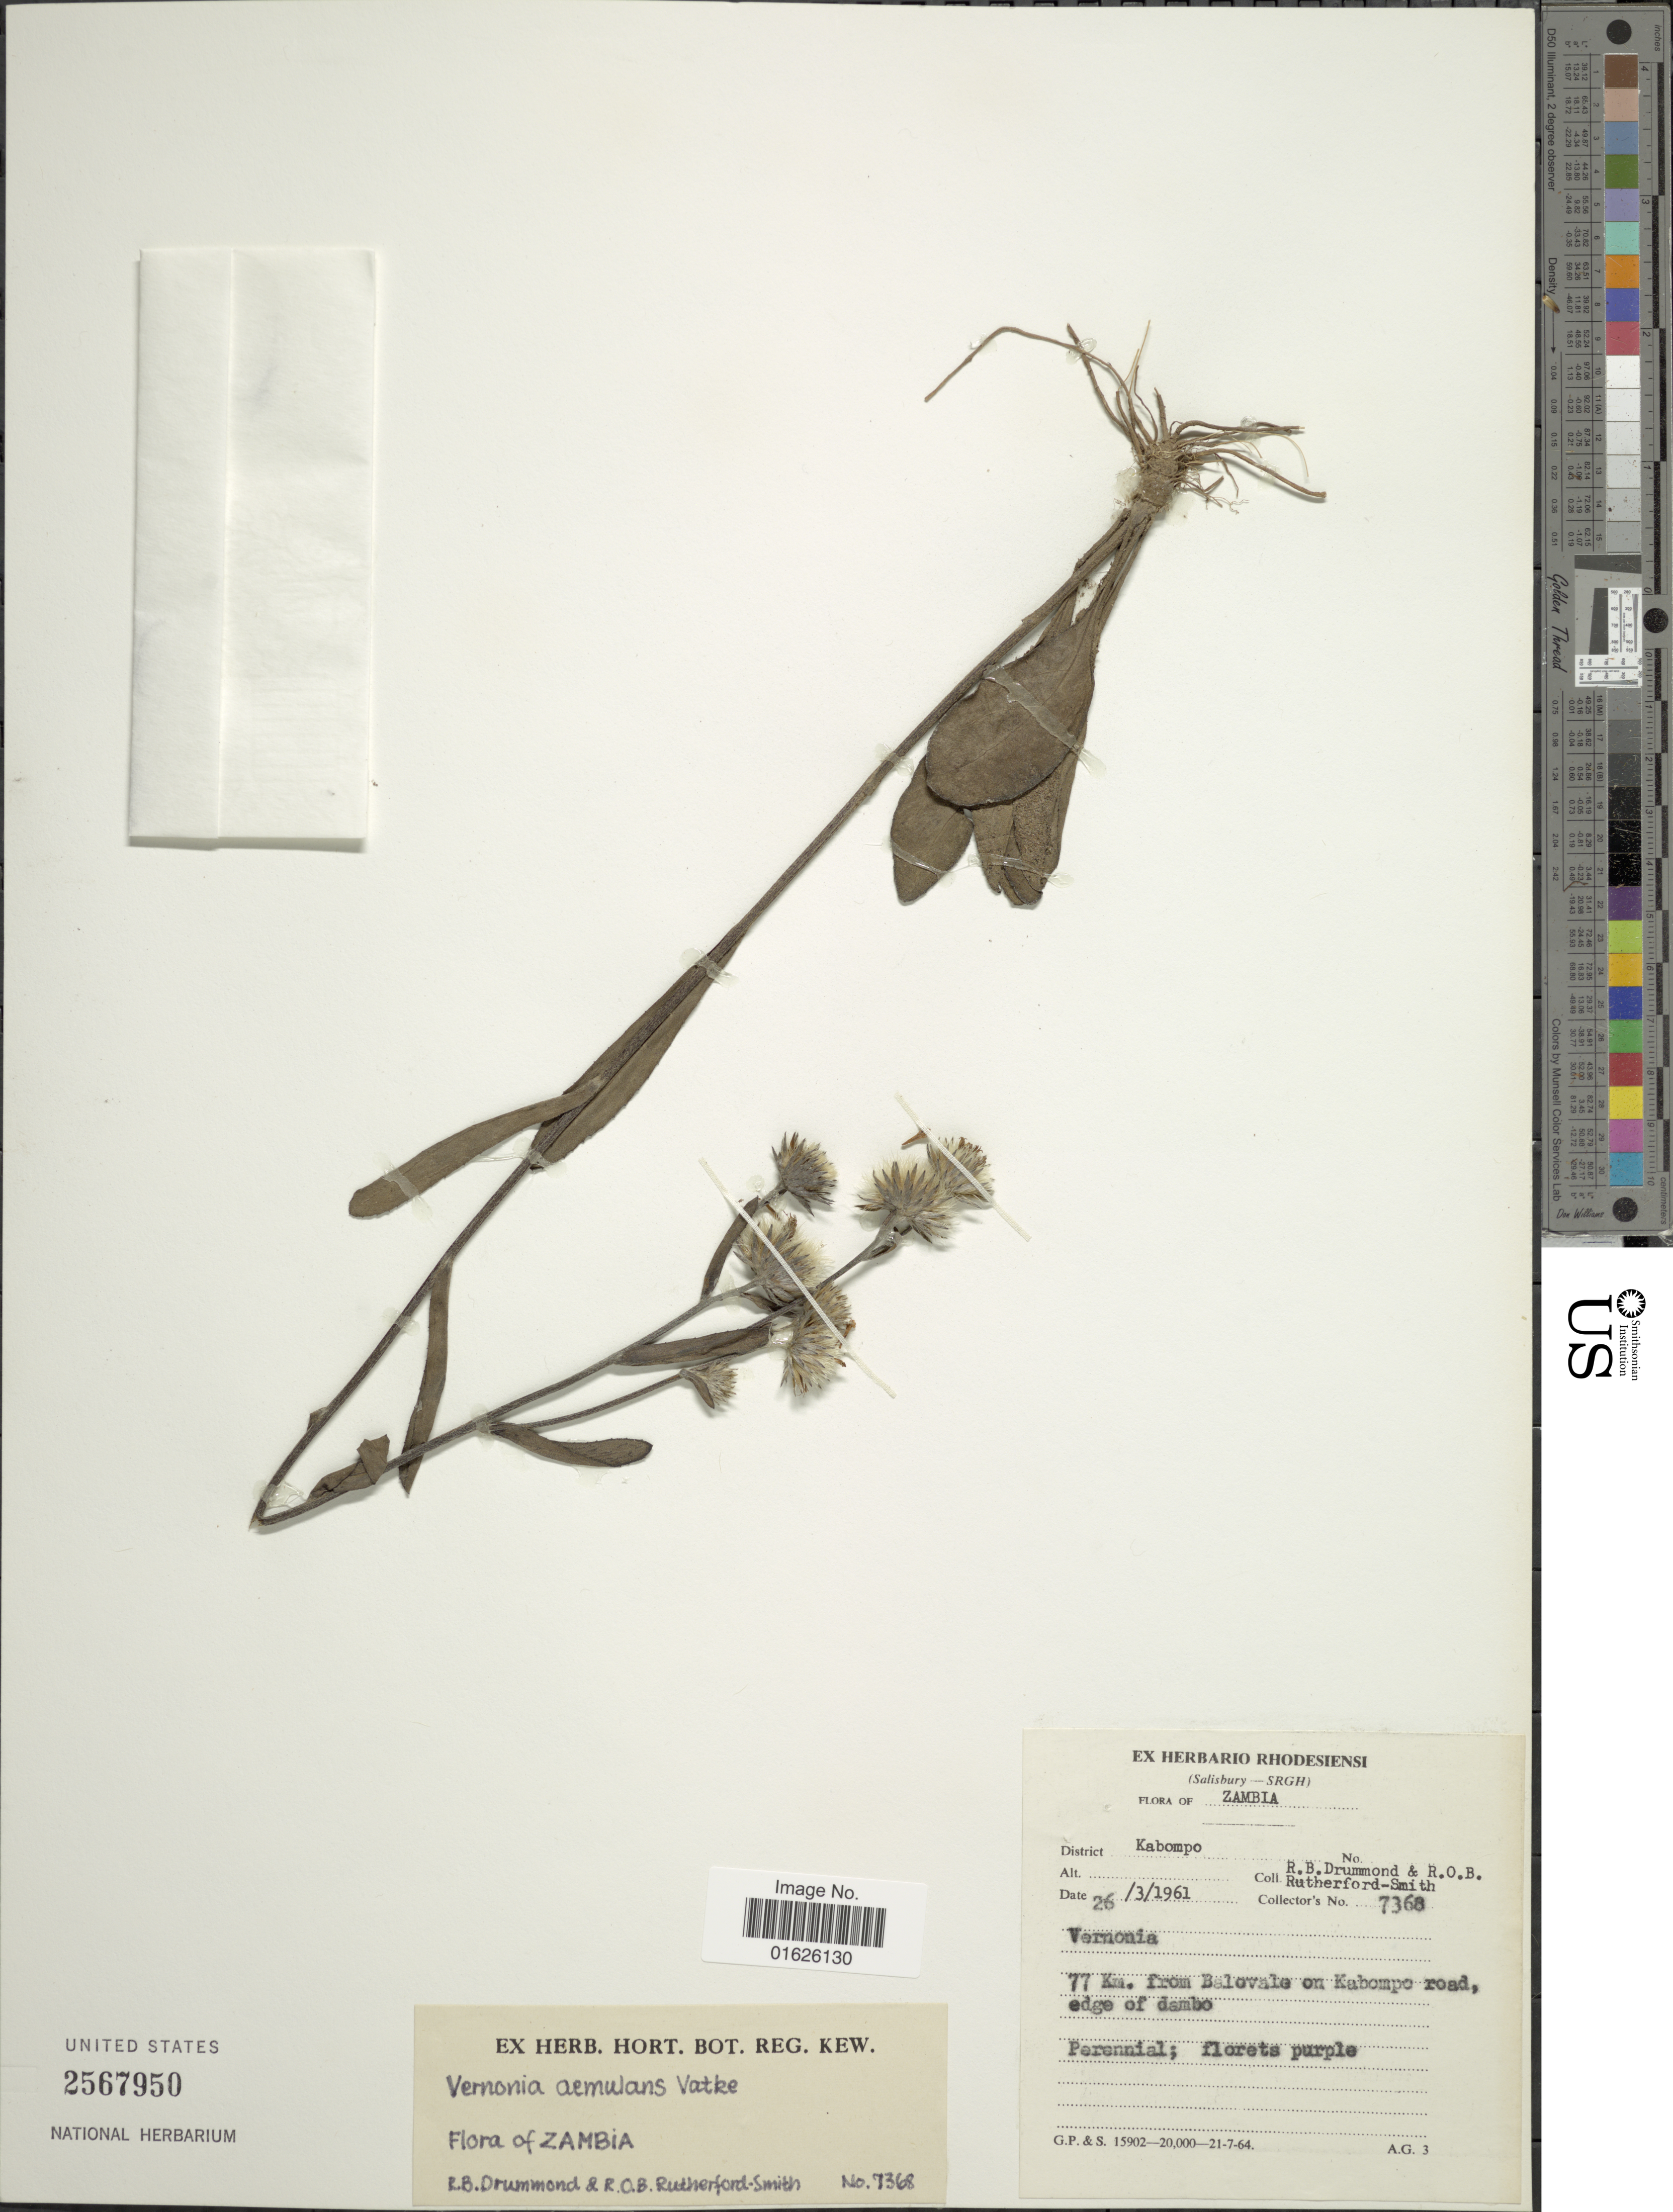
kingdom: Plantae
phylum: Tracheophyta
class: Magnoliopsida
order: Asterales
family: Asteraceae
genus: Vernoniastrum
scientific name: Vernoniastrum aemulans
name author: (Vatke) H. Rob.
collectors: R. Drummond & R. Rutherford-Smith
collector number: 7368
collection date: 1961-03-26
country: Zambia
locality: District Kabompo, 77 km from Balocale on Kabompo road, edge of Dambo.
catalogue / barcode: US 2567950